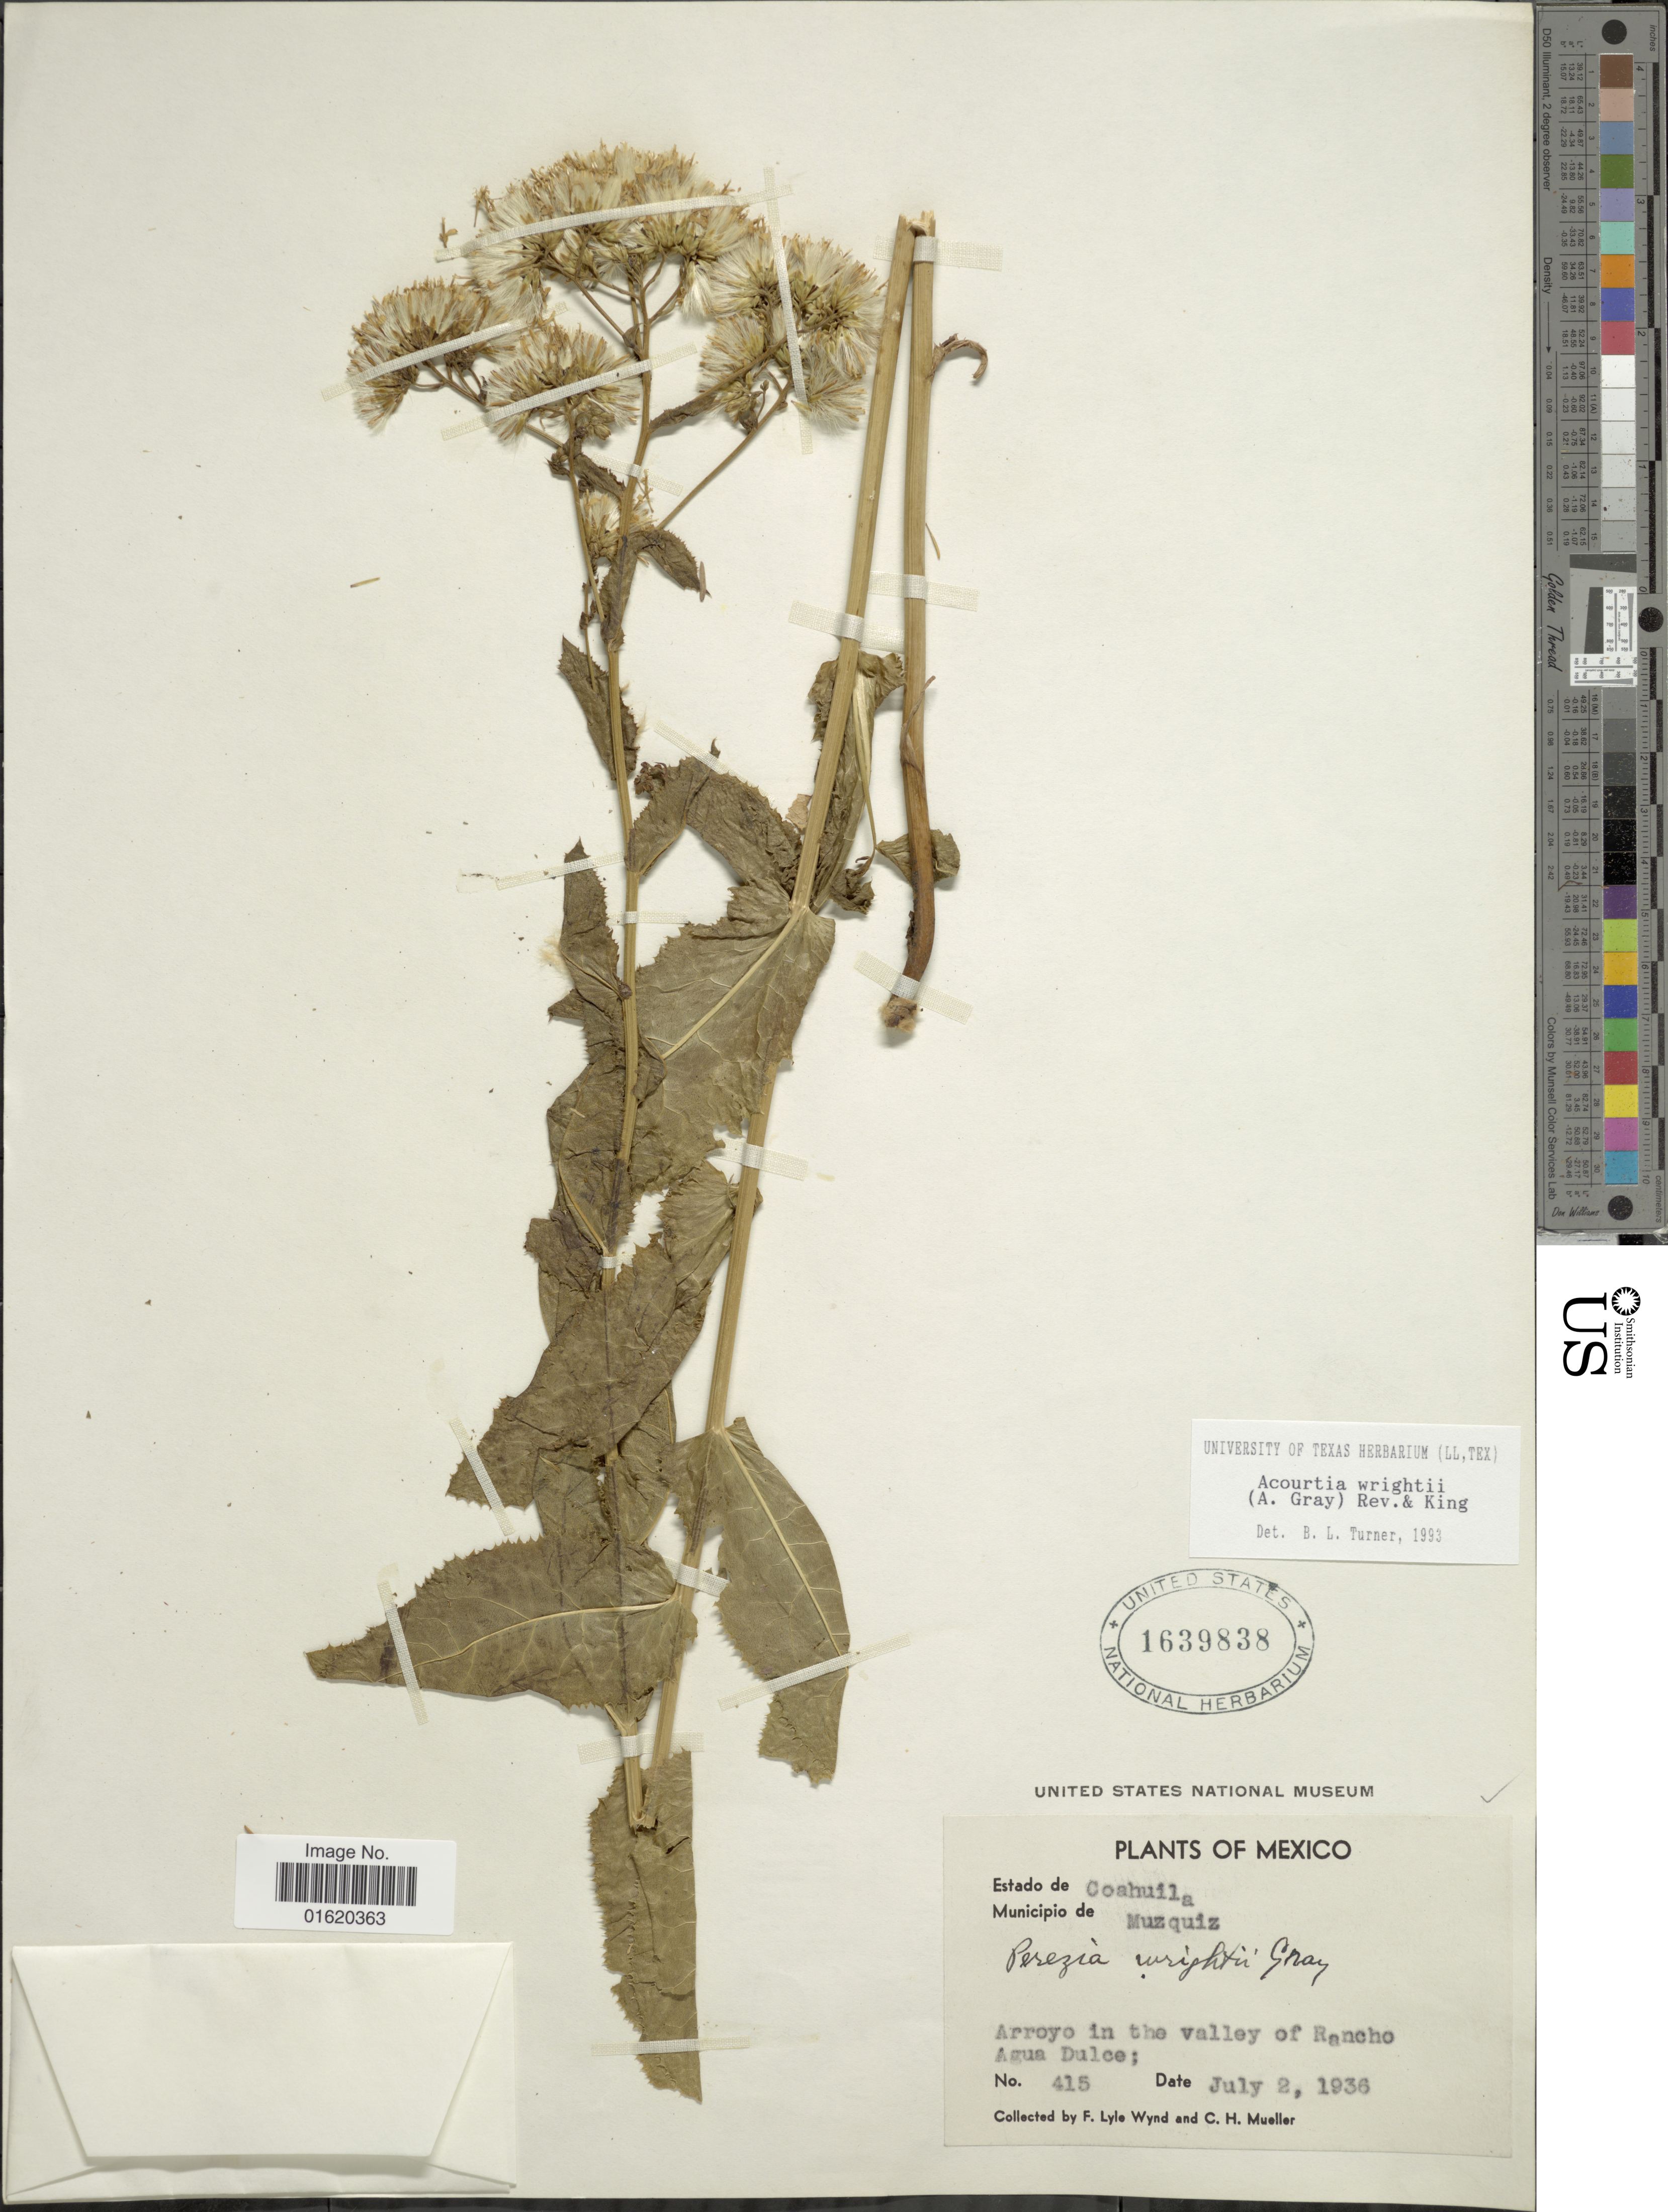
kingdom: Plantae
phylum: Tracheophyta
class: Magnoliopsida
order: Asterales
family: Asteraceae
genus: Acourtia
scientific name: Acourtia wrightii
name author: (A. Gray) Reveal & R.M. King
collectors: F. L. Wynd & C. H. Mueller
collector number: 415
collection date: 1936-07-02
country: Mexico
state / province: Coahuila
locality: Municipio de Muzquiz, arroyo in the valley of Rancho Agua Dulce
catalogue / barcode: US 1639838